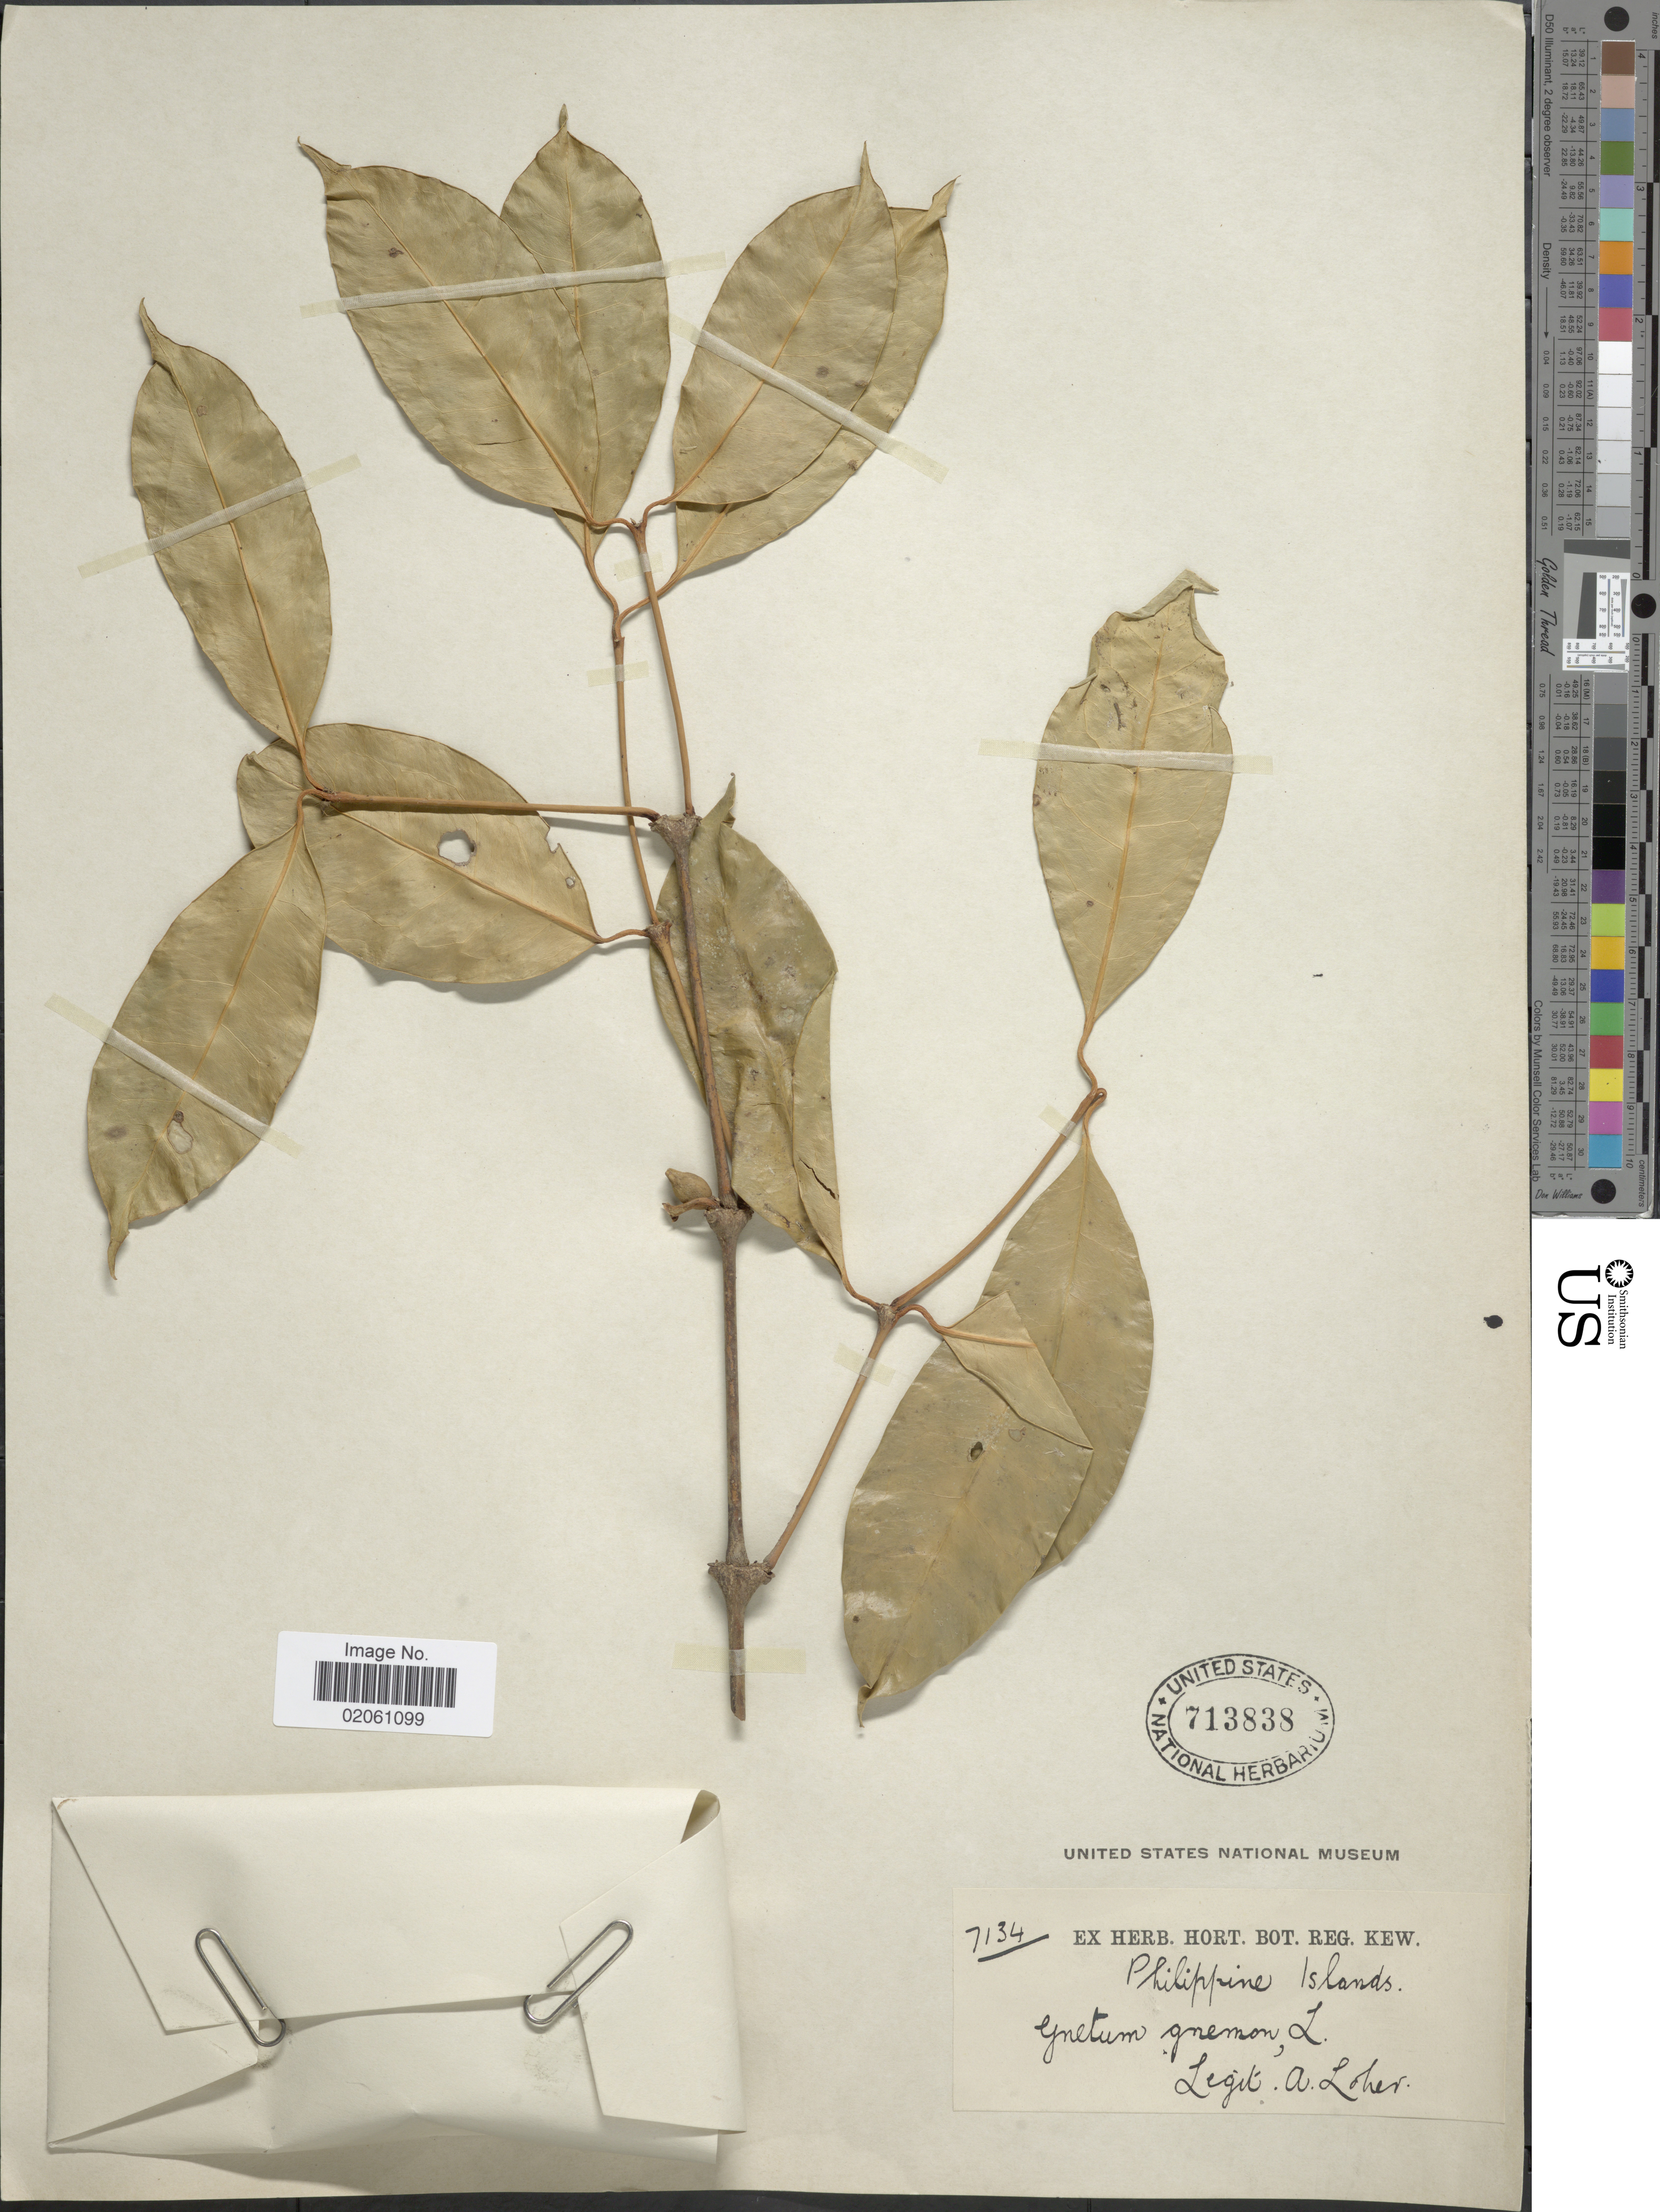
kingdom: Plantae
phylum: Tracheophyta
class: Gnetopsida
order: Gnetales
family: Gnetaceae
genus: Gnetum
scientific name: Gnetum gnemon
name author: L.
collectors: A. Loher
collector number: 7134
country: Philippines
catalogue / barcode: US 713838